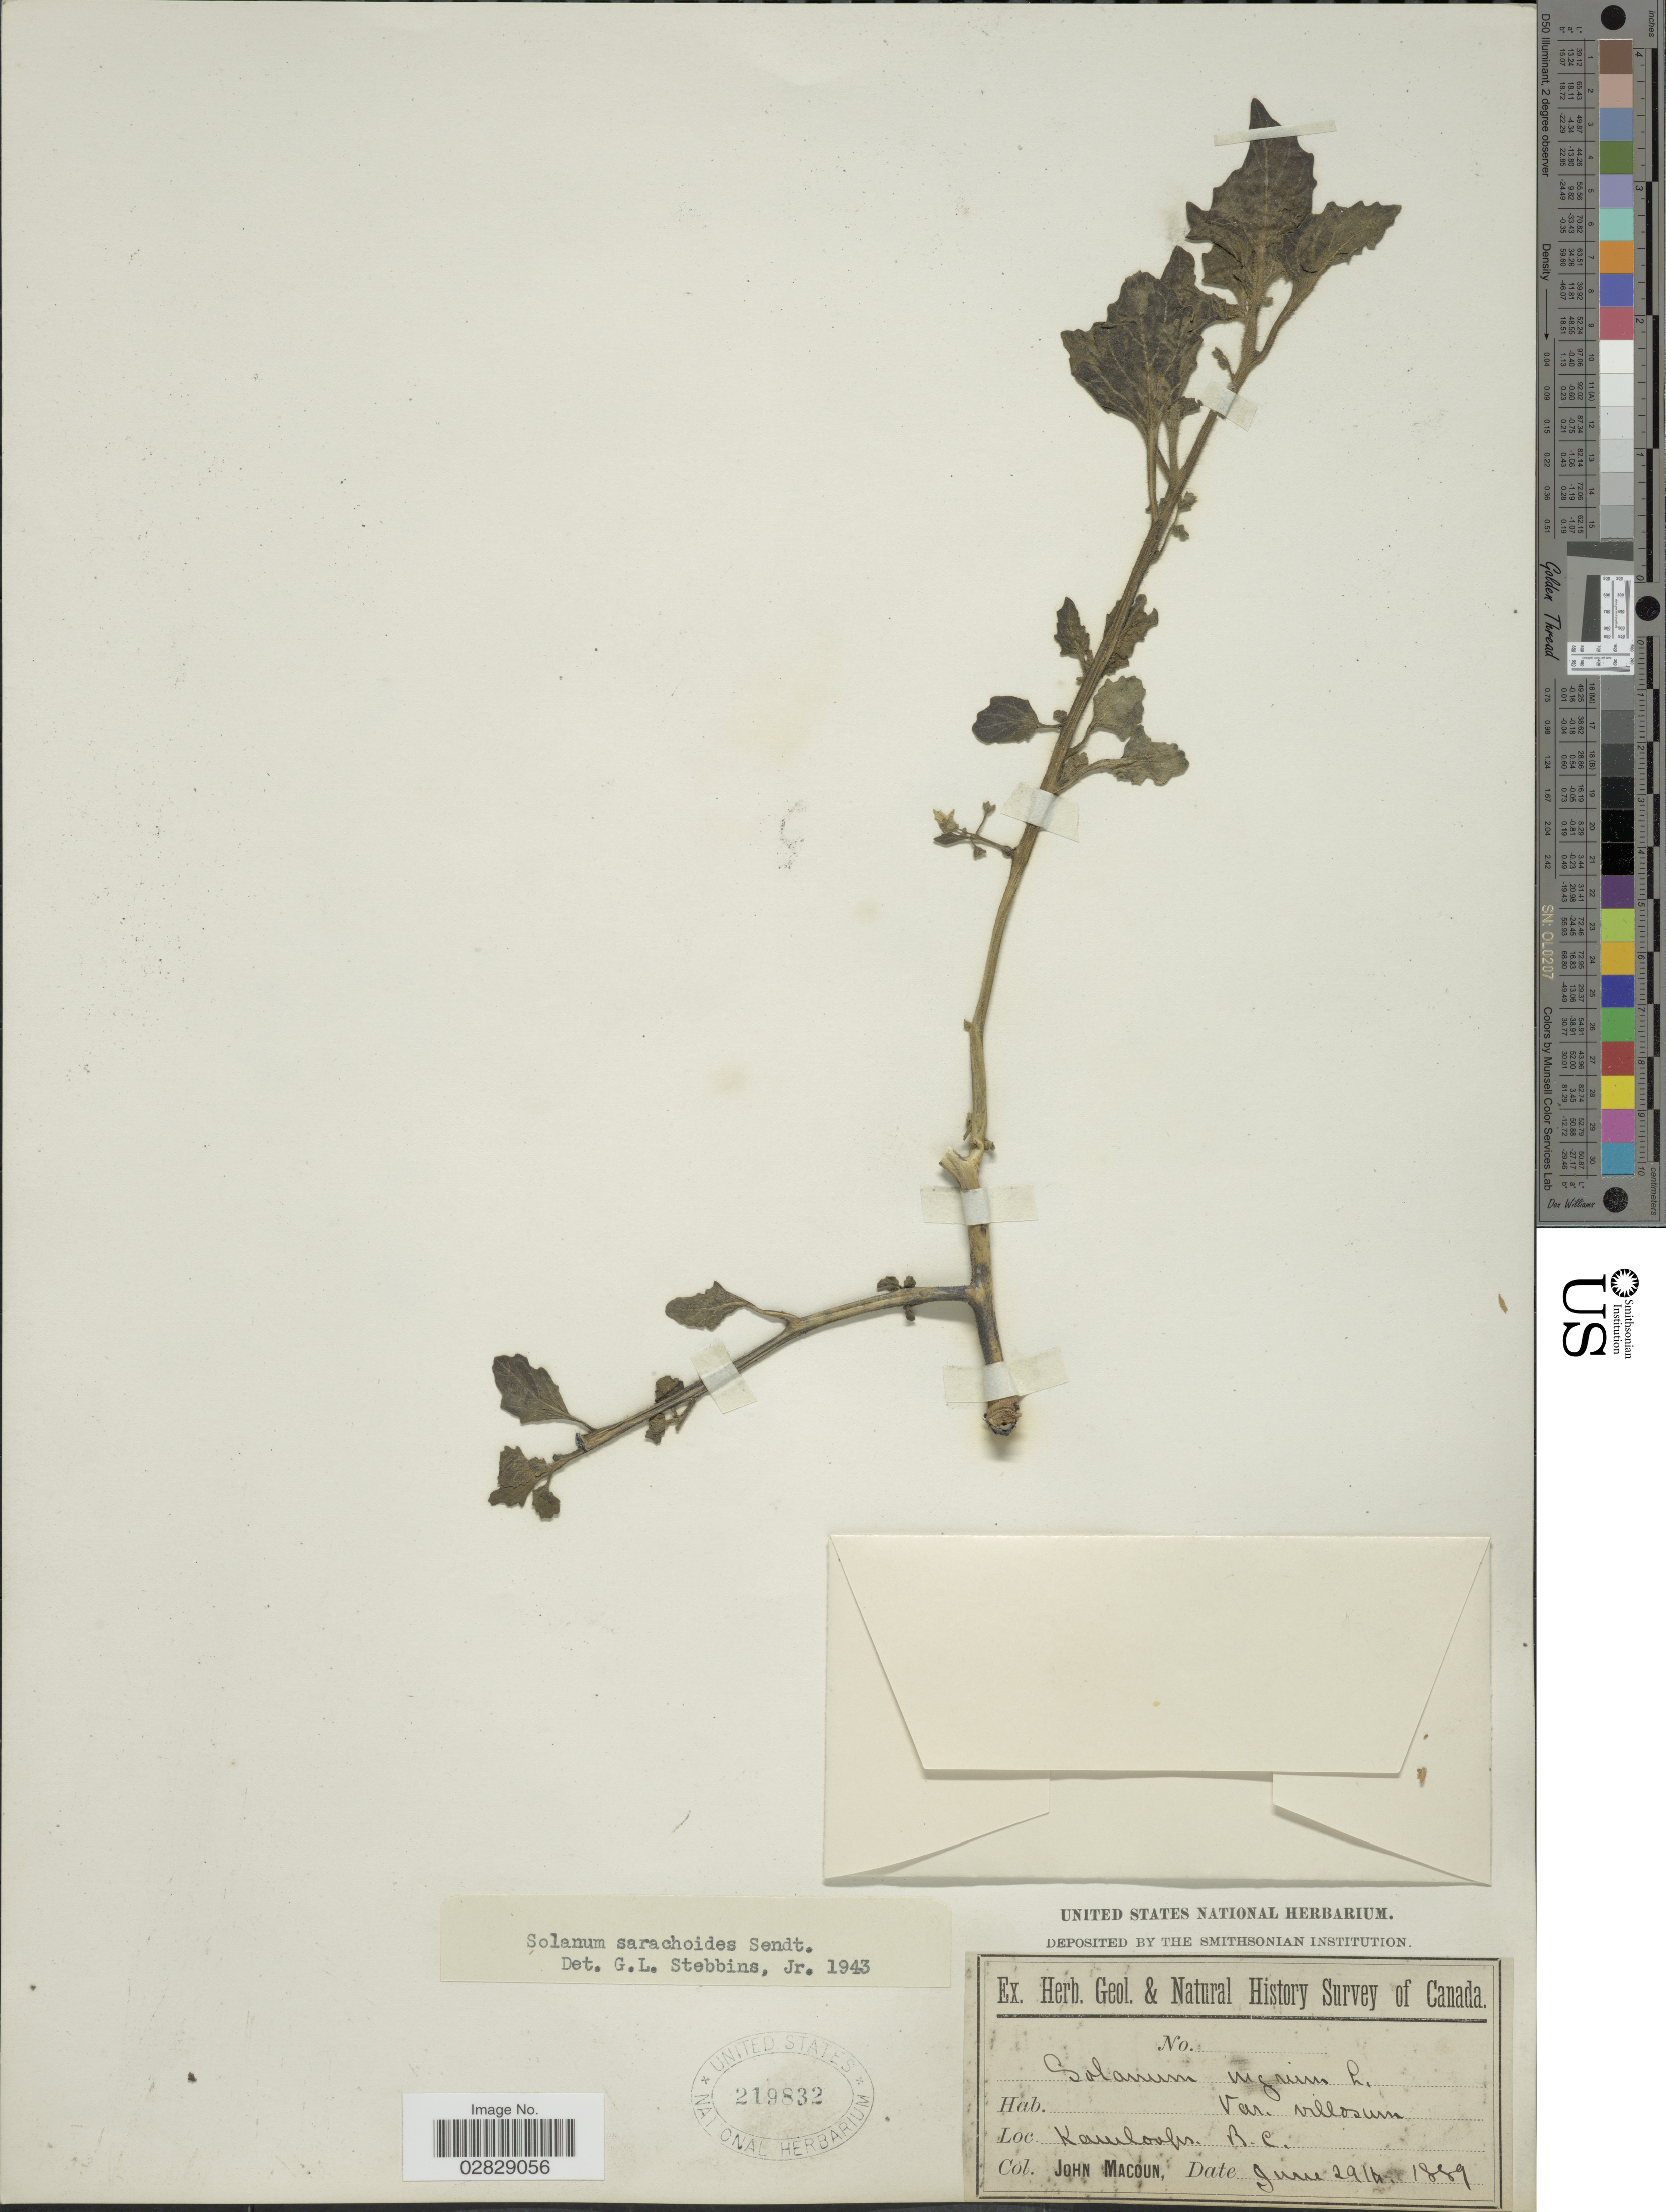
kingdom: Plantae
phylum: Tracheophyta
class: Magnoliopsida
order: Solanales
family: Solanaceae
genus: Solanum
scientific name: Solanum sarachoides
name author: Sendt.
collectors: J. Macoun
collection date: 1889-06-29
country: Canada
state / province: British Columbia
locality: Kamloops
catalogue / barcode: US 219832